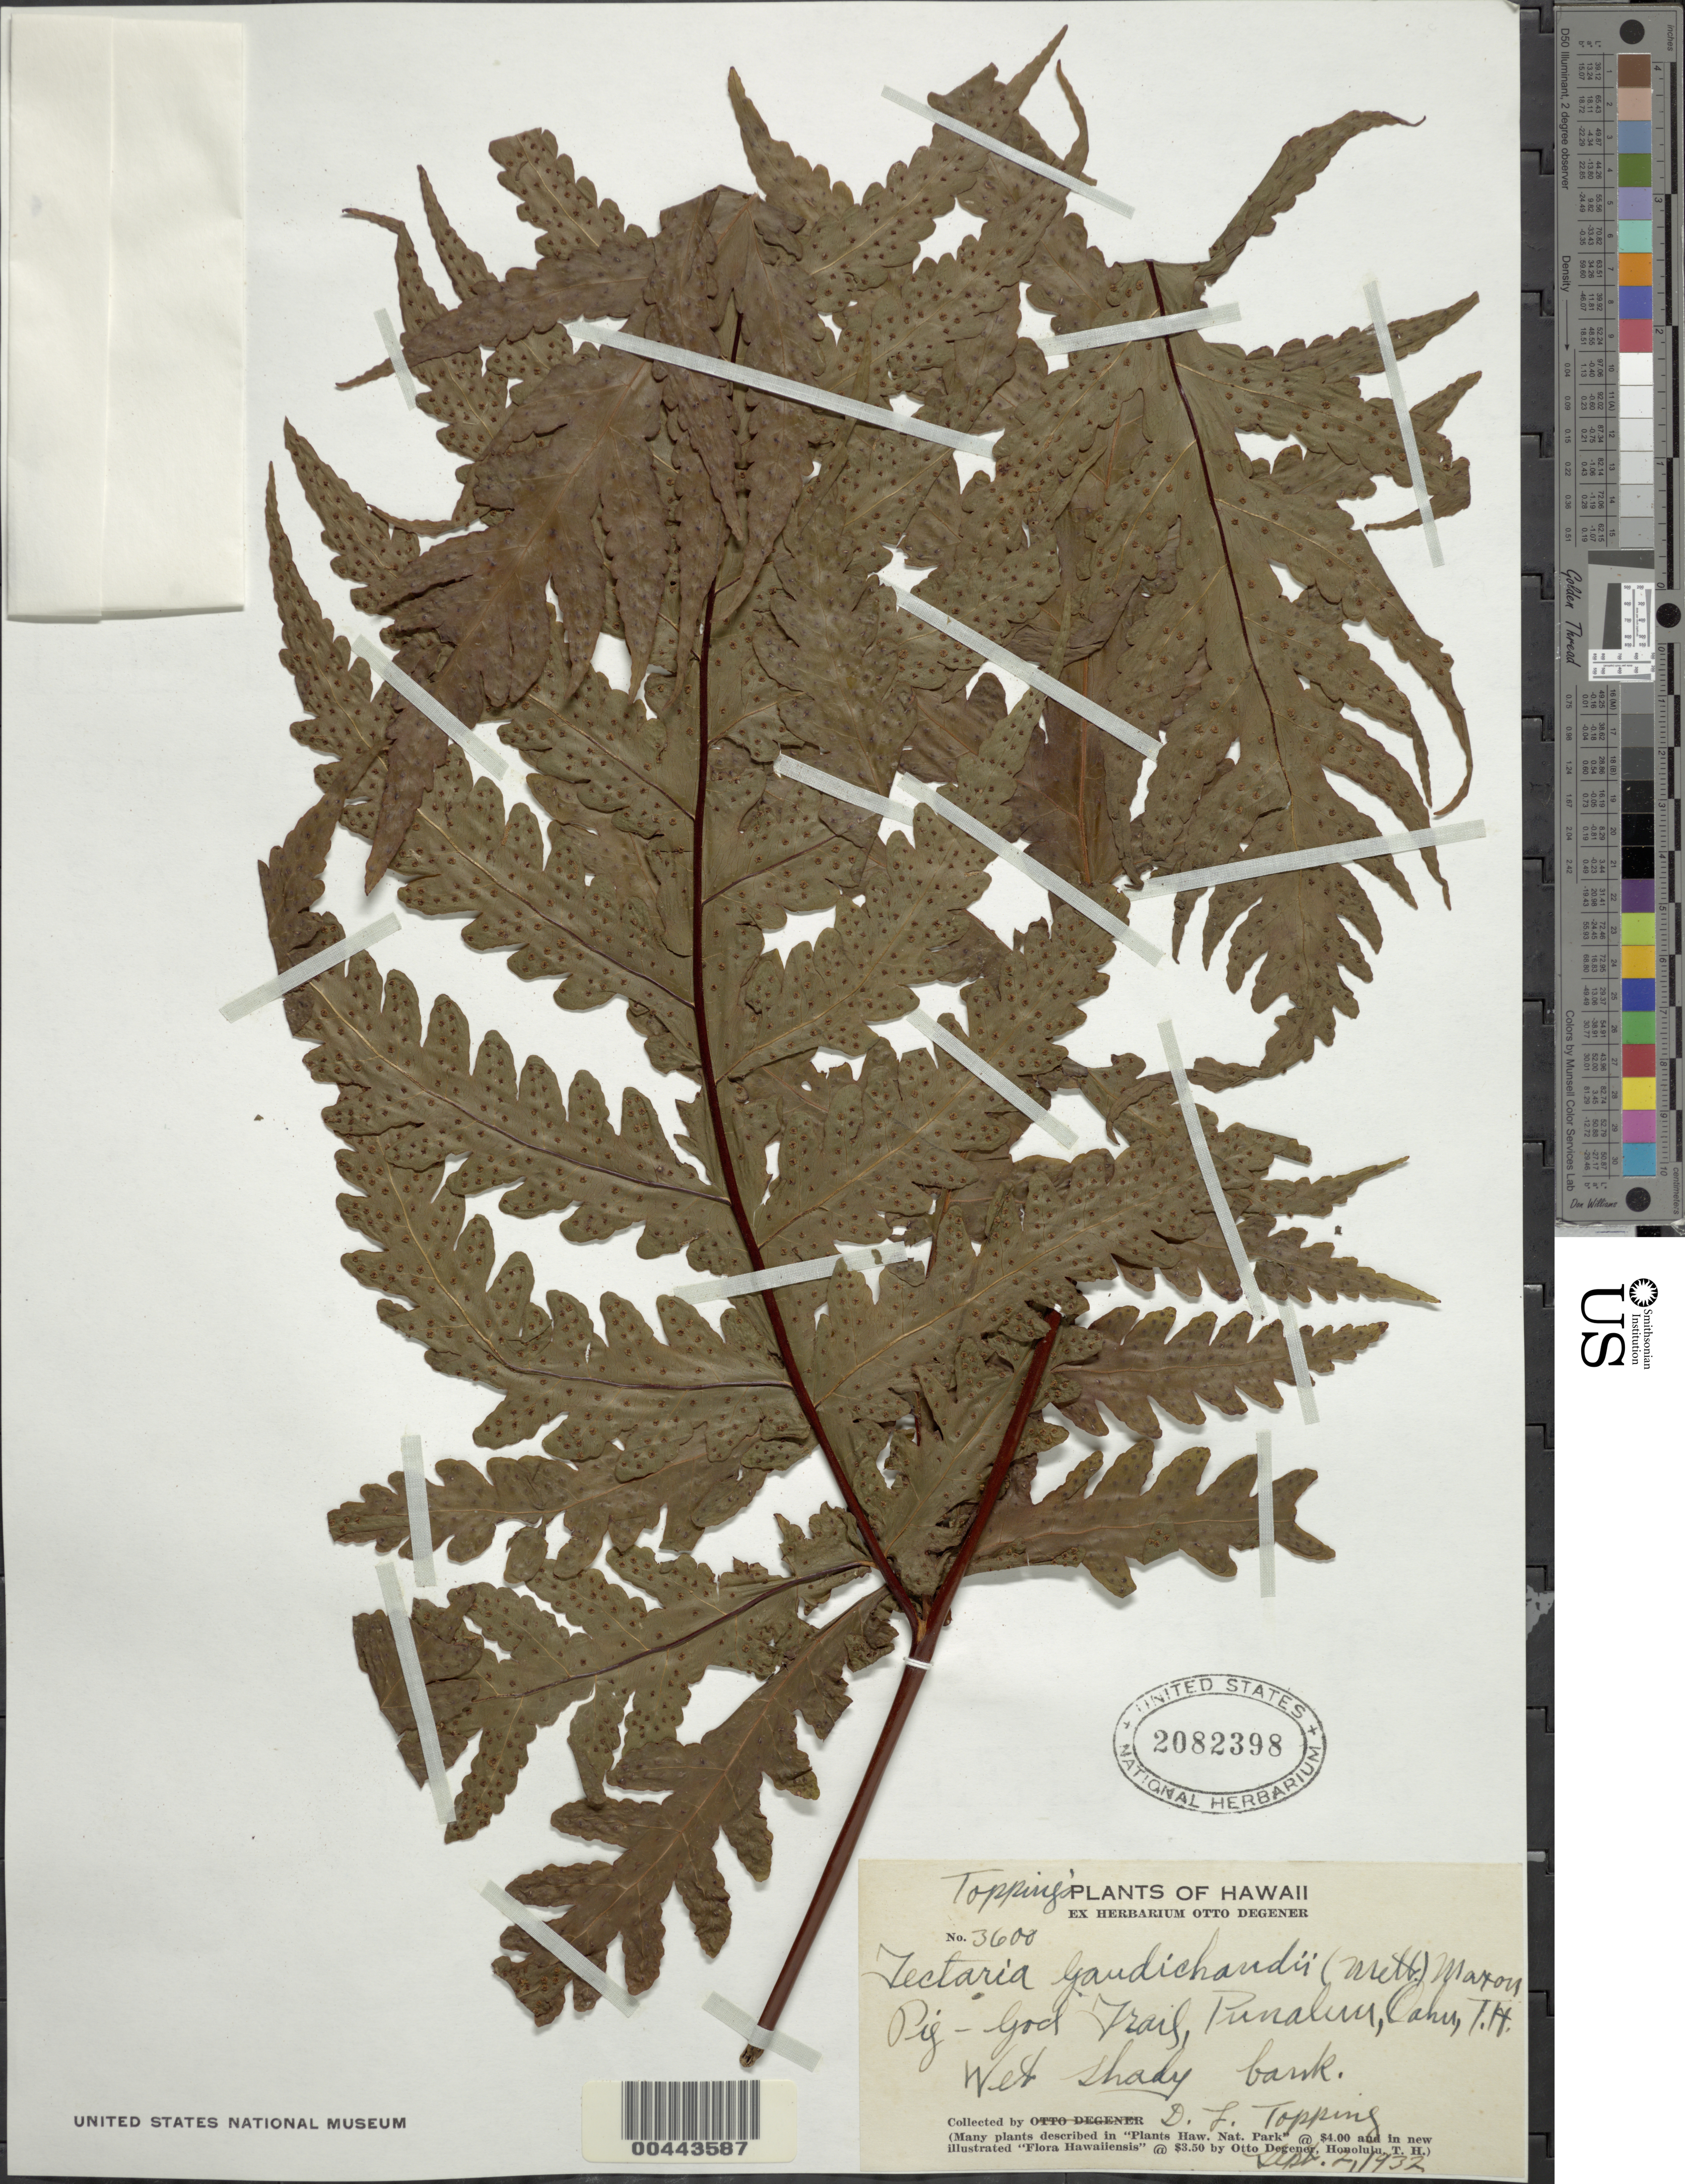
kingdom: Plantae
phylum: Tracheophyta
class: Polypodiopsida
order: Polypodiales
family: Tectariaceae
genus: Tectaria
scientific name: Tectaria gaudichaudii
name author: (Mett.) Maxon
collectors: D. L. Topping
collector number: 3600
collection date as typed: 2 Sep 1932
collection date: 1932-09-02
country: United States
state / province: Hawaii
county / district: Honolulu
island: Oahu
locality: Pig-God Trail, Punaluu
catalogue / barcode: US 2082398